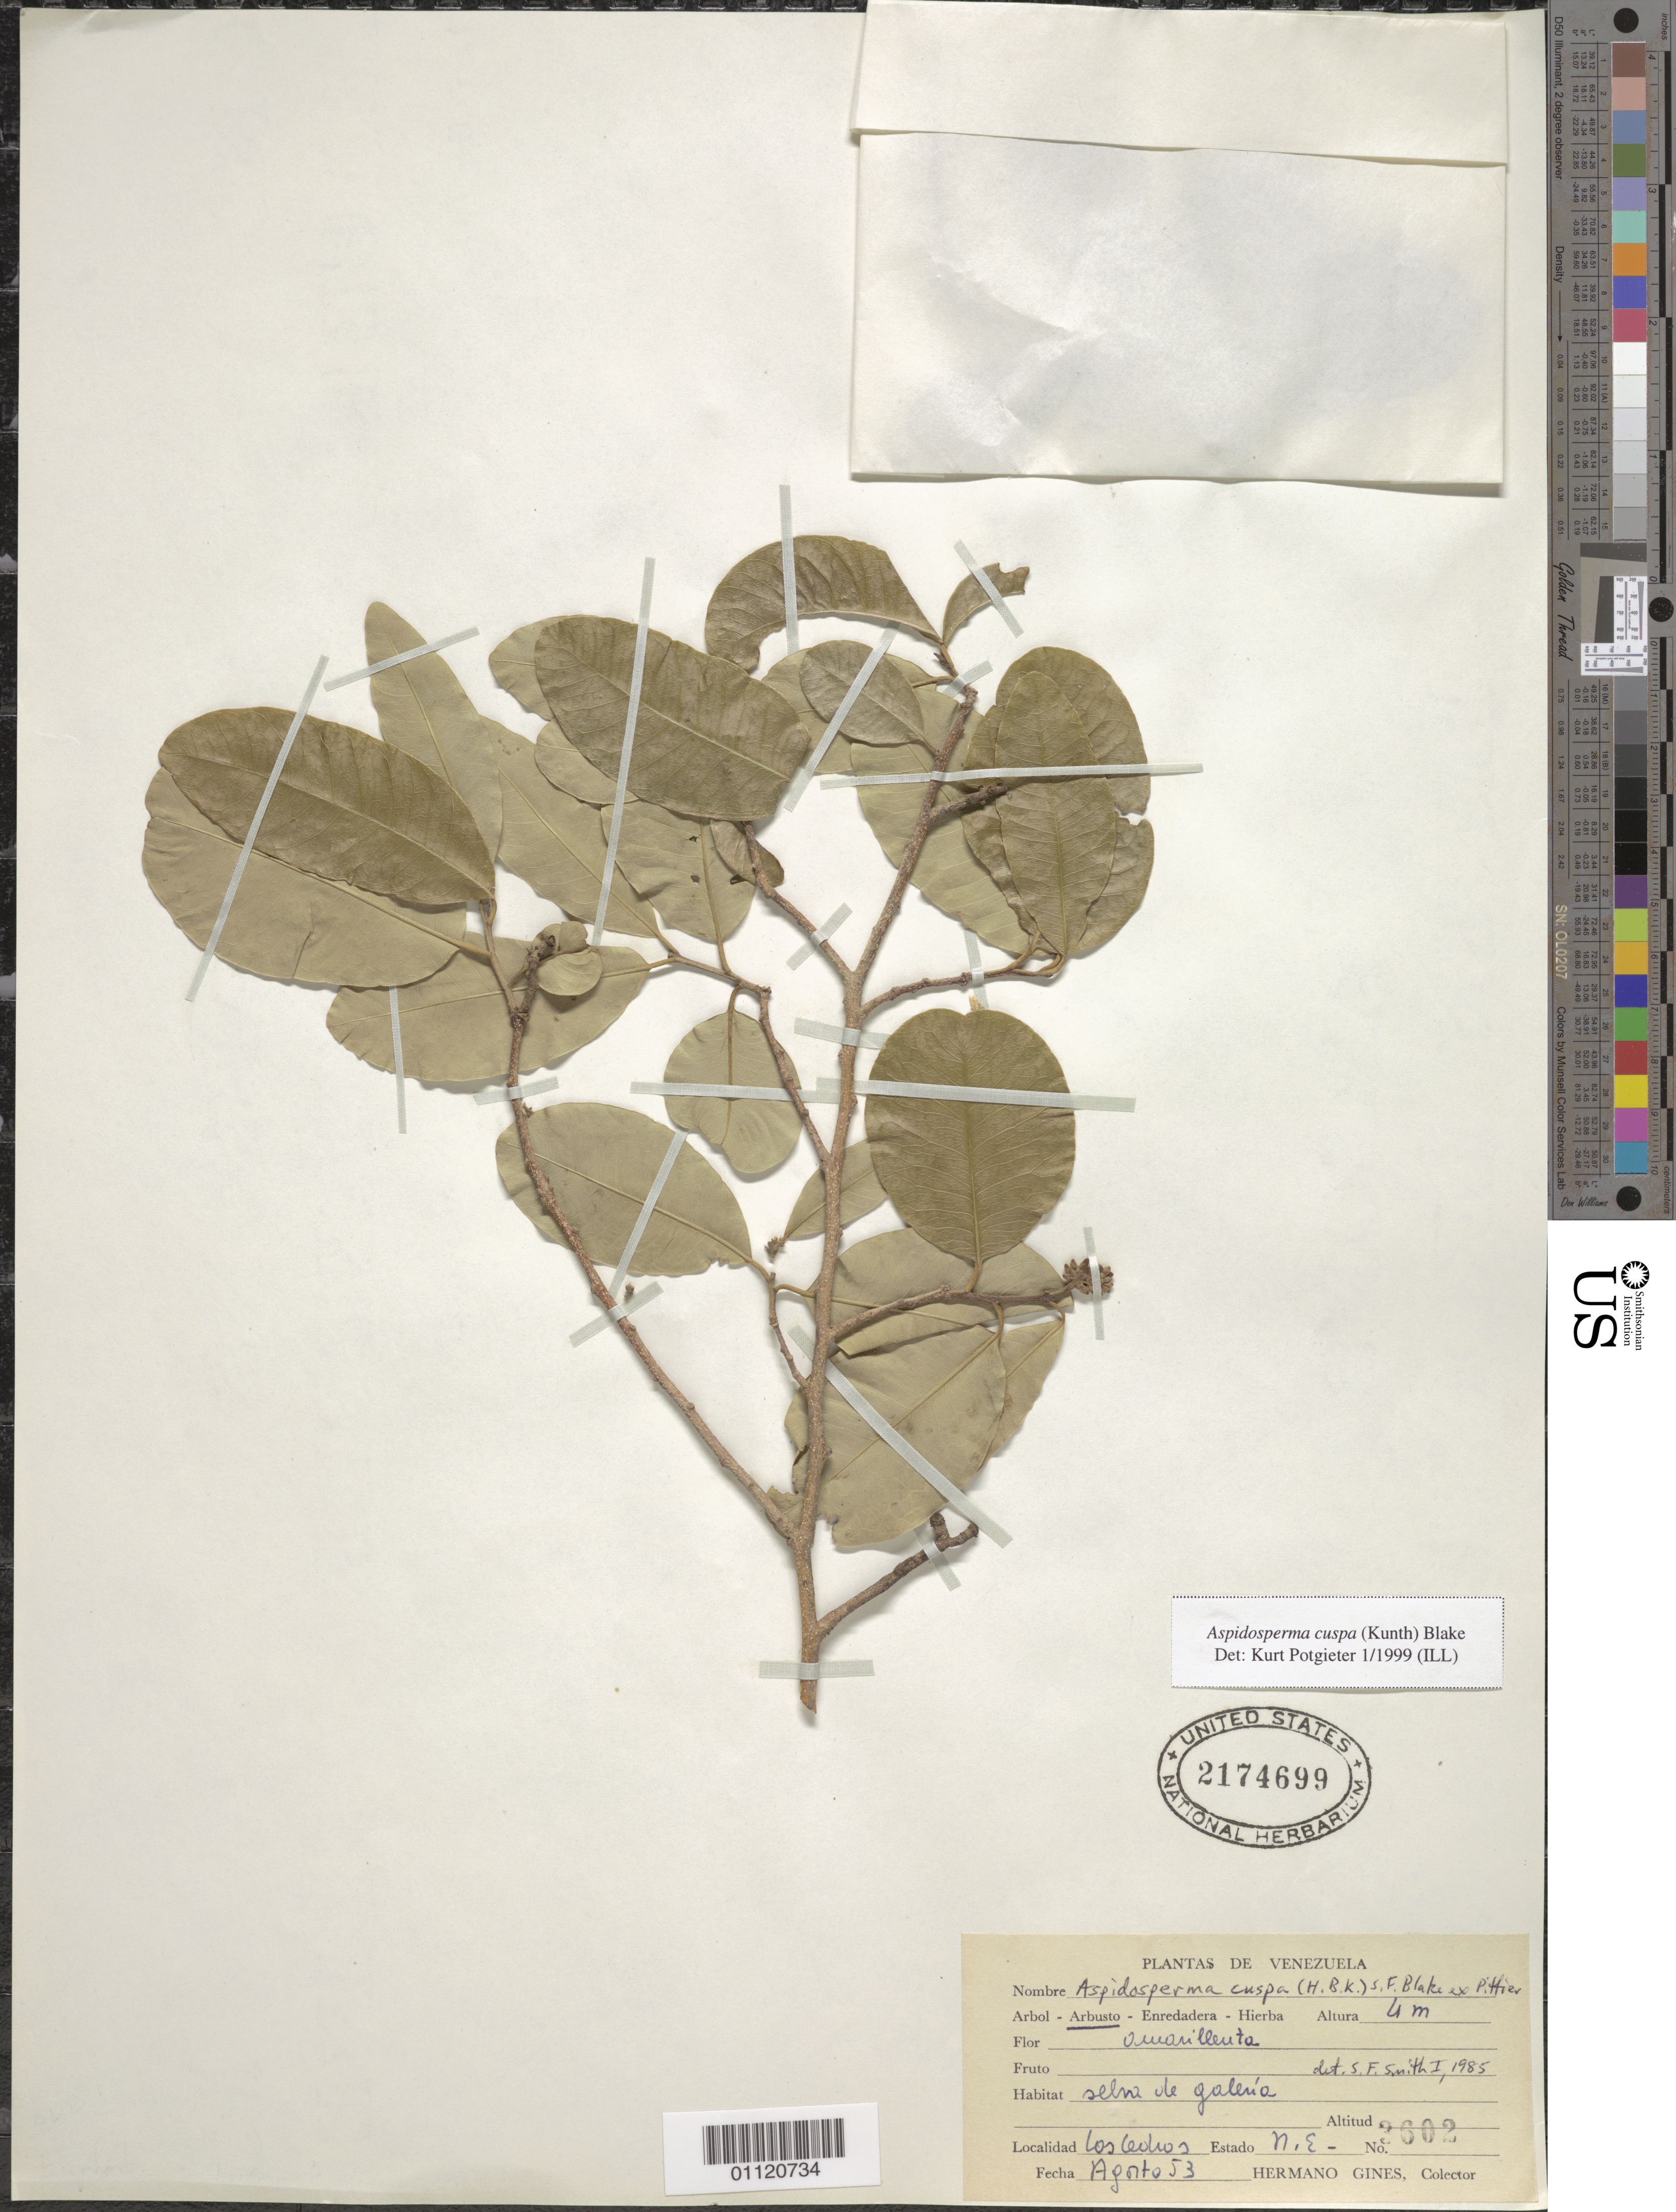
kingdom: Plantae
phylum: Tracheophyta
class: Magnoliopsida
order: Gentianales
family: Apocynaceae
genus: Aspidosperma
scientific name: Aspidosperma cuspa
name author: (Kunth) S.F. Blake ex Pittier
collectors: Bro. Gines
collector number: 3602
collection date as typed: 01 Aug 1953 to 31 Aug 1953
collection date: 1953-08-01/1953-08-31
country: Venezuela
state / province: Nueva Esparta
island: Margarita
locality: Los Cedros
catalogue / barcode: US 2174699